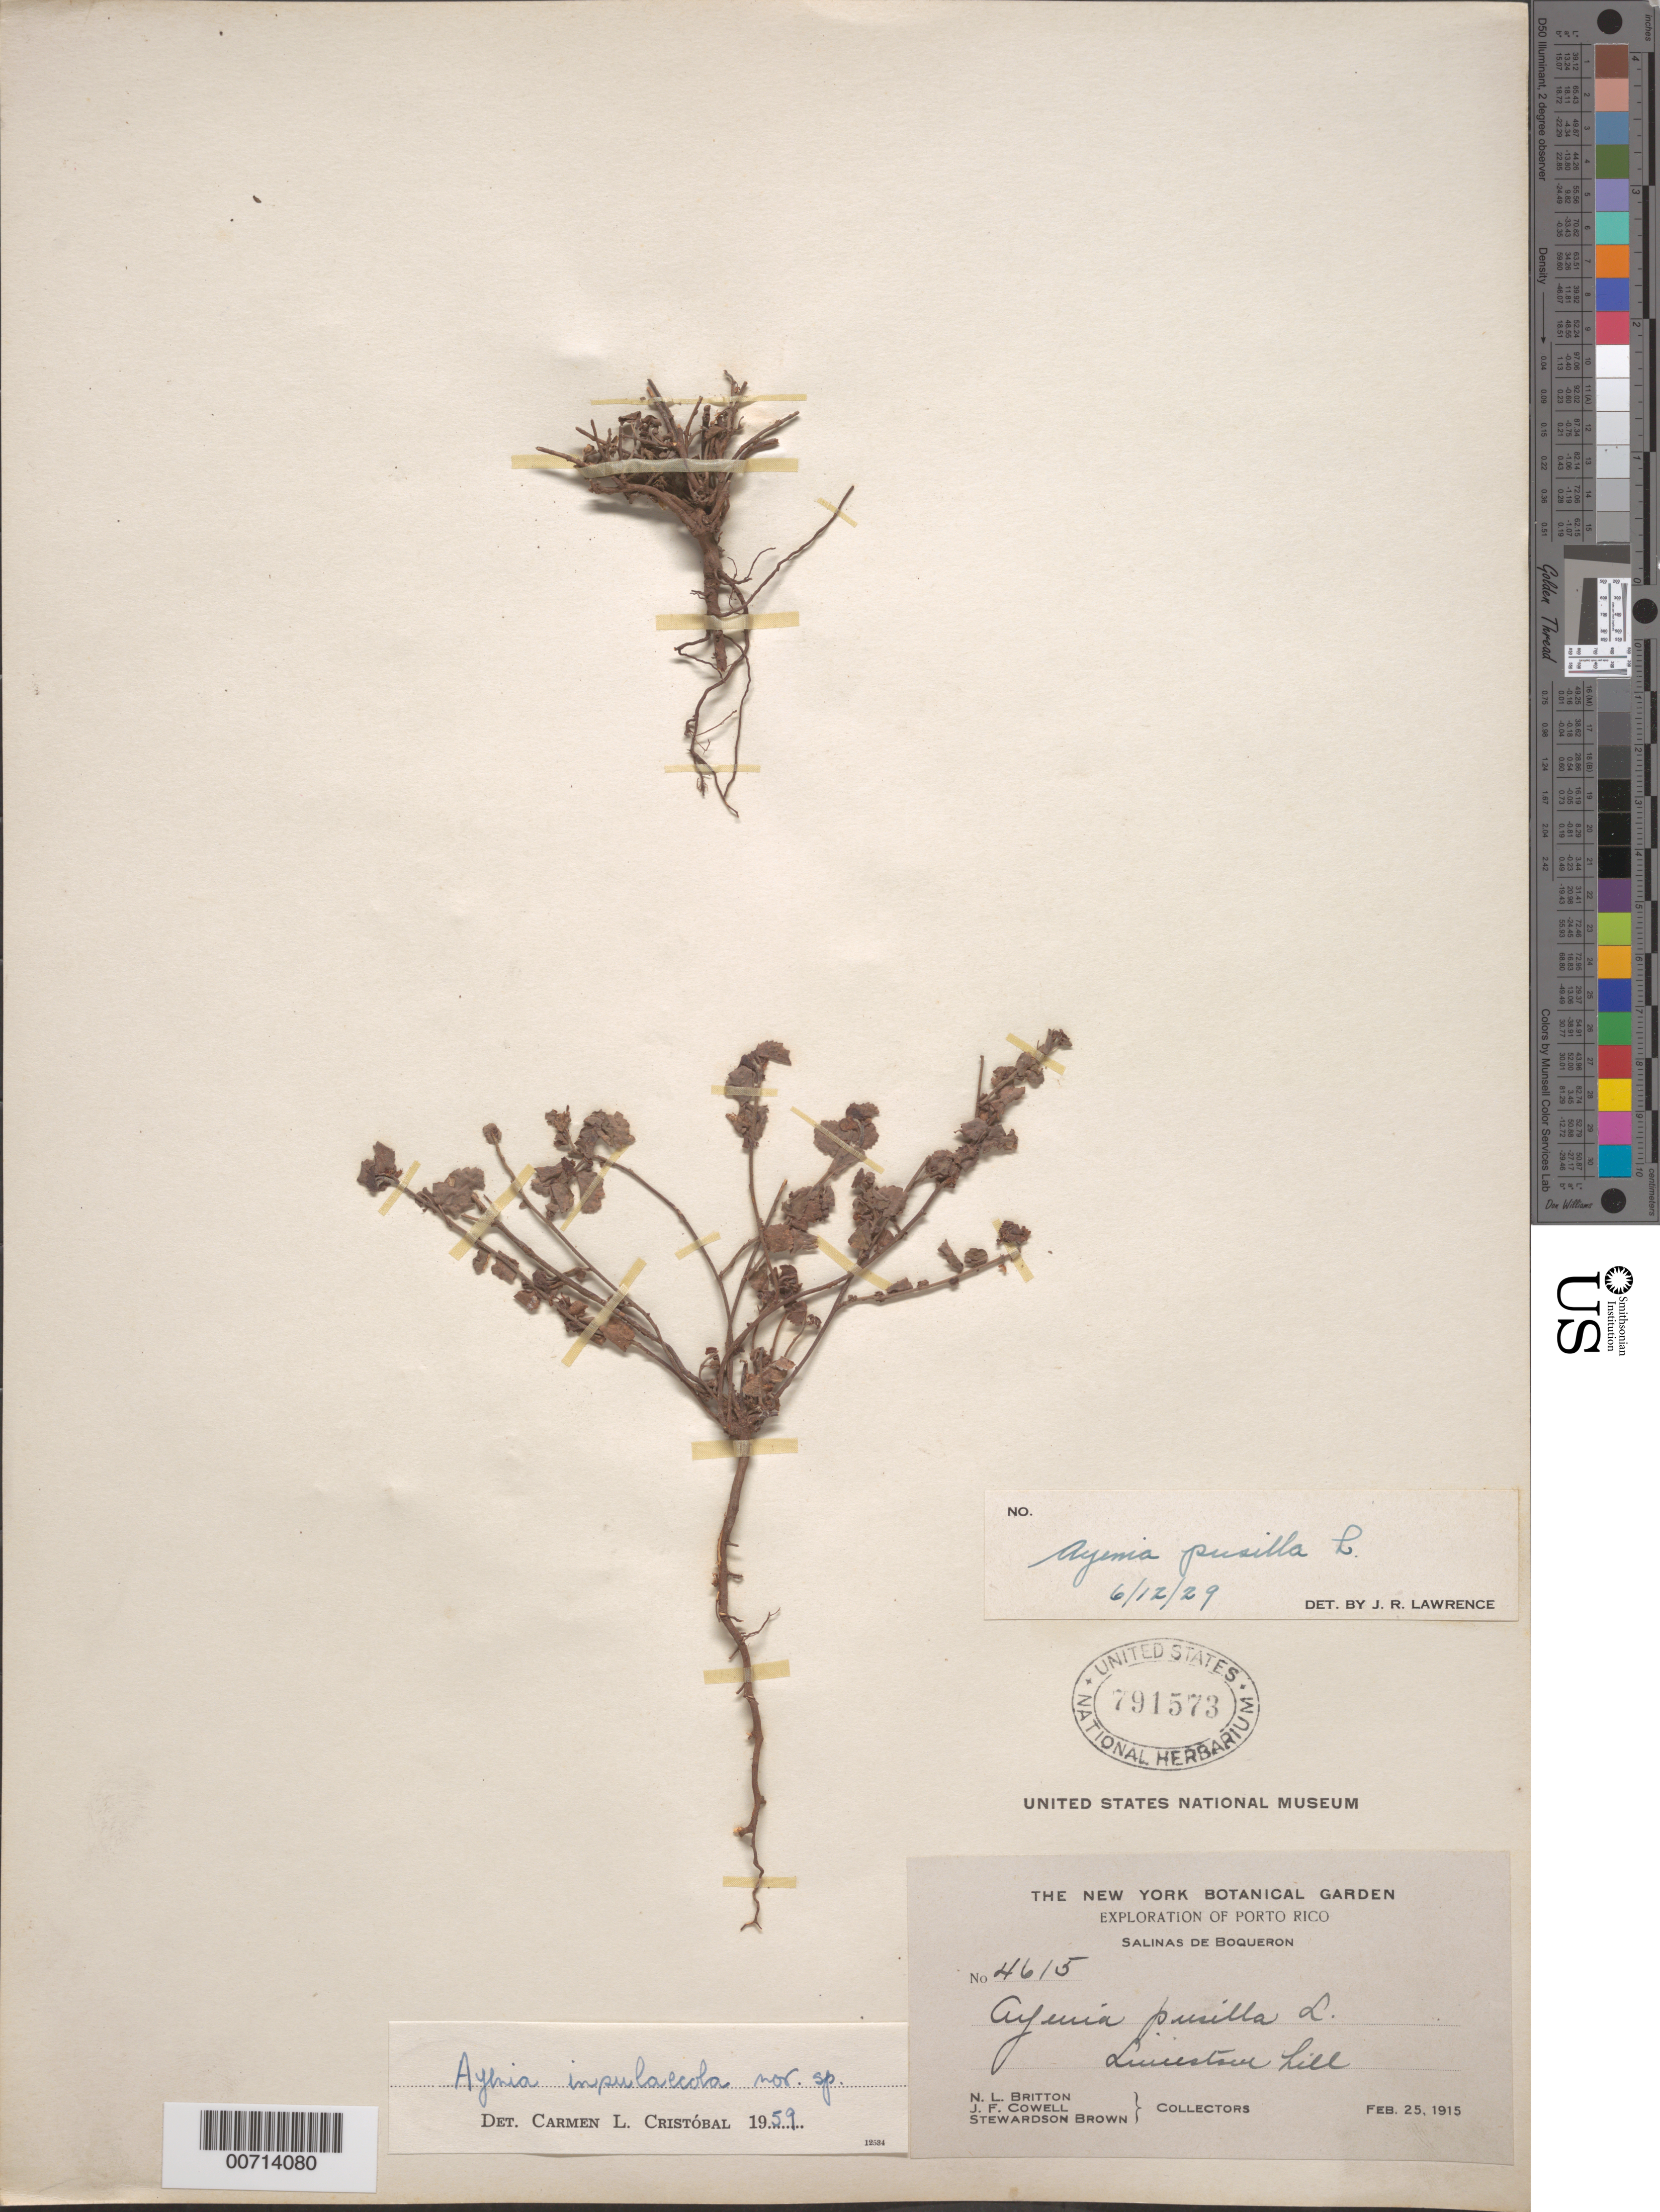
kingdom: Plantae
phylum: Tracheophyta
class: Magnoliopsida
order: Malvales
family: Malvaceae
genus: Ayenia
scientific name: Ayenia insulicola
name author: Cristóbal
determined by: Cristóbal, C.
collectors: N. Britton, J. F. Cowell & S. Brown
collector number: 4615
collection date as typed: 25 Feb 1915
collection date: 1915-02-25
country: Puerto Rico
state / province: Cabo Rojo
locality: Salinas de Boqueron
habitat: Limestone hill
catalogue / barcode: US 791573